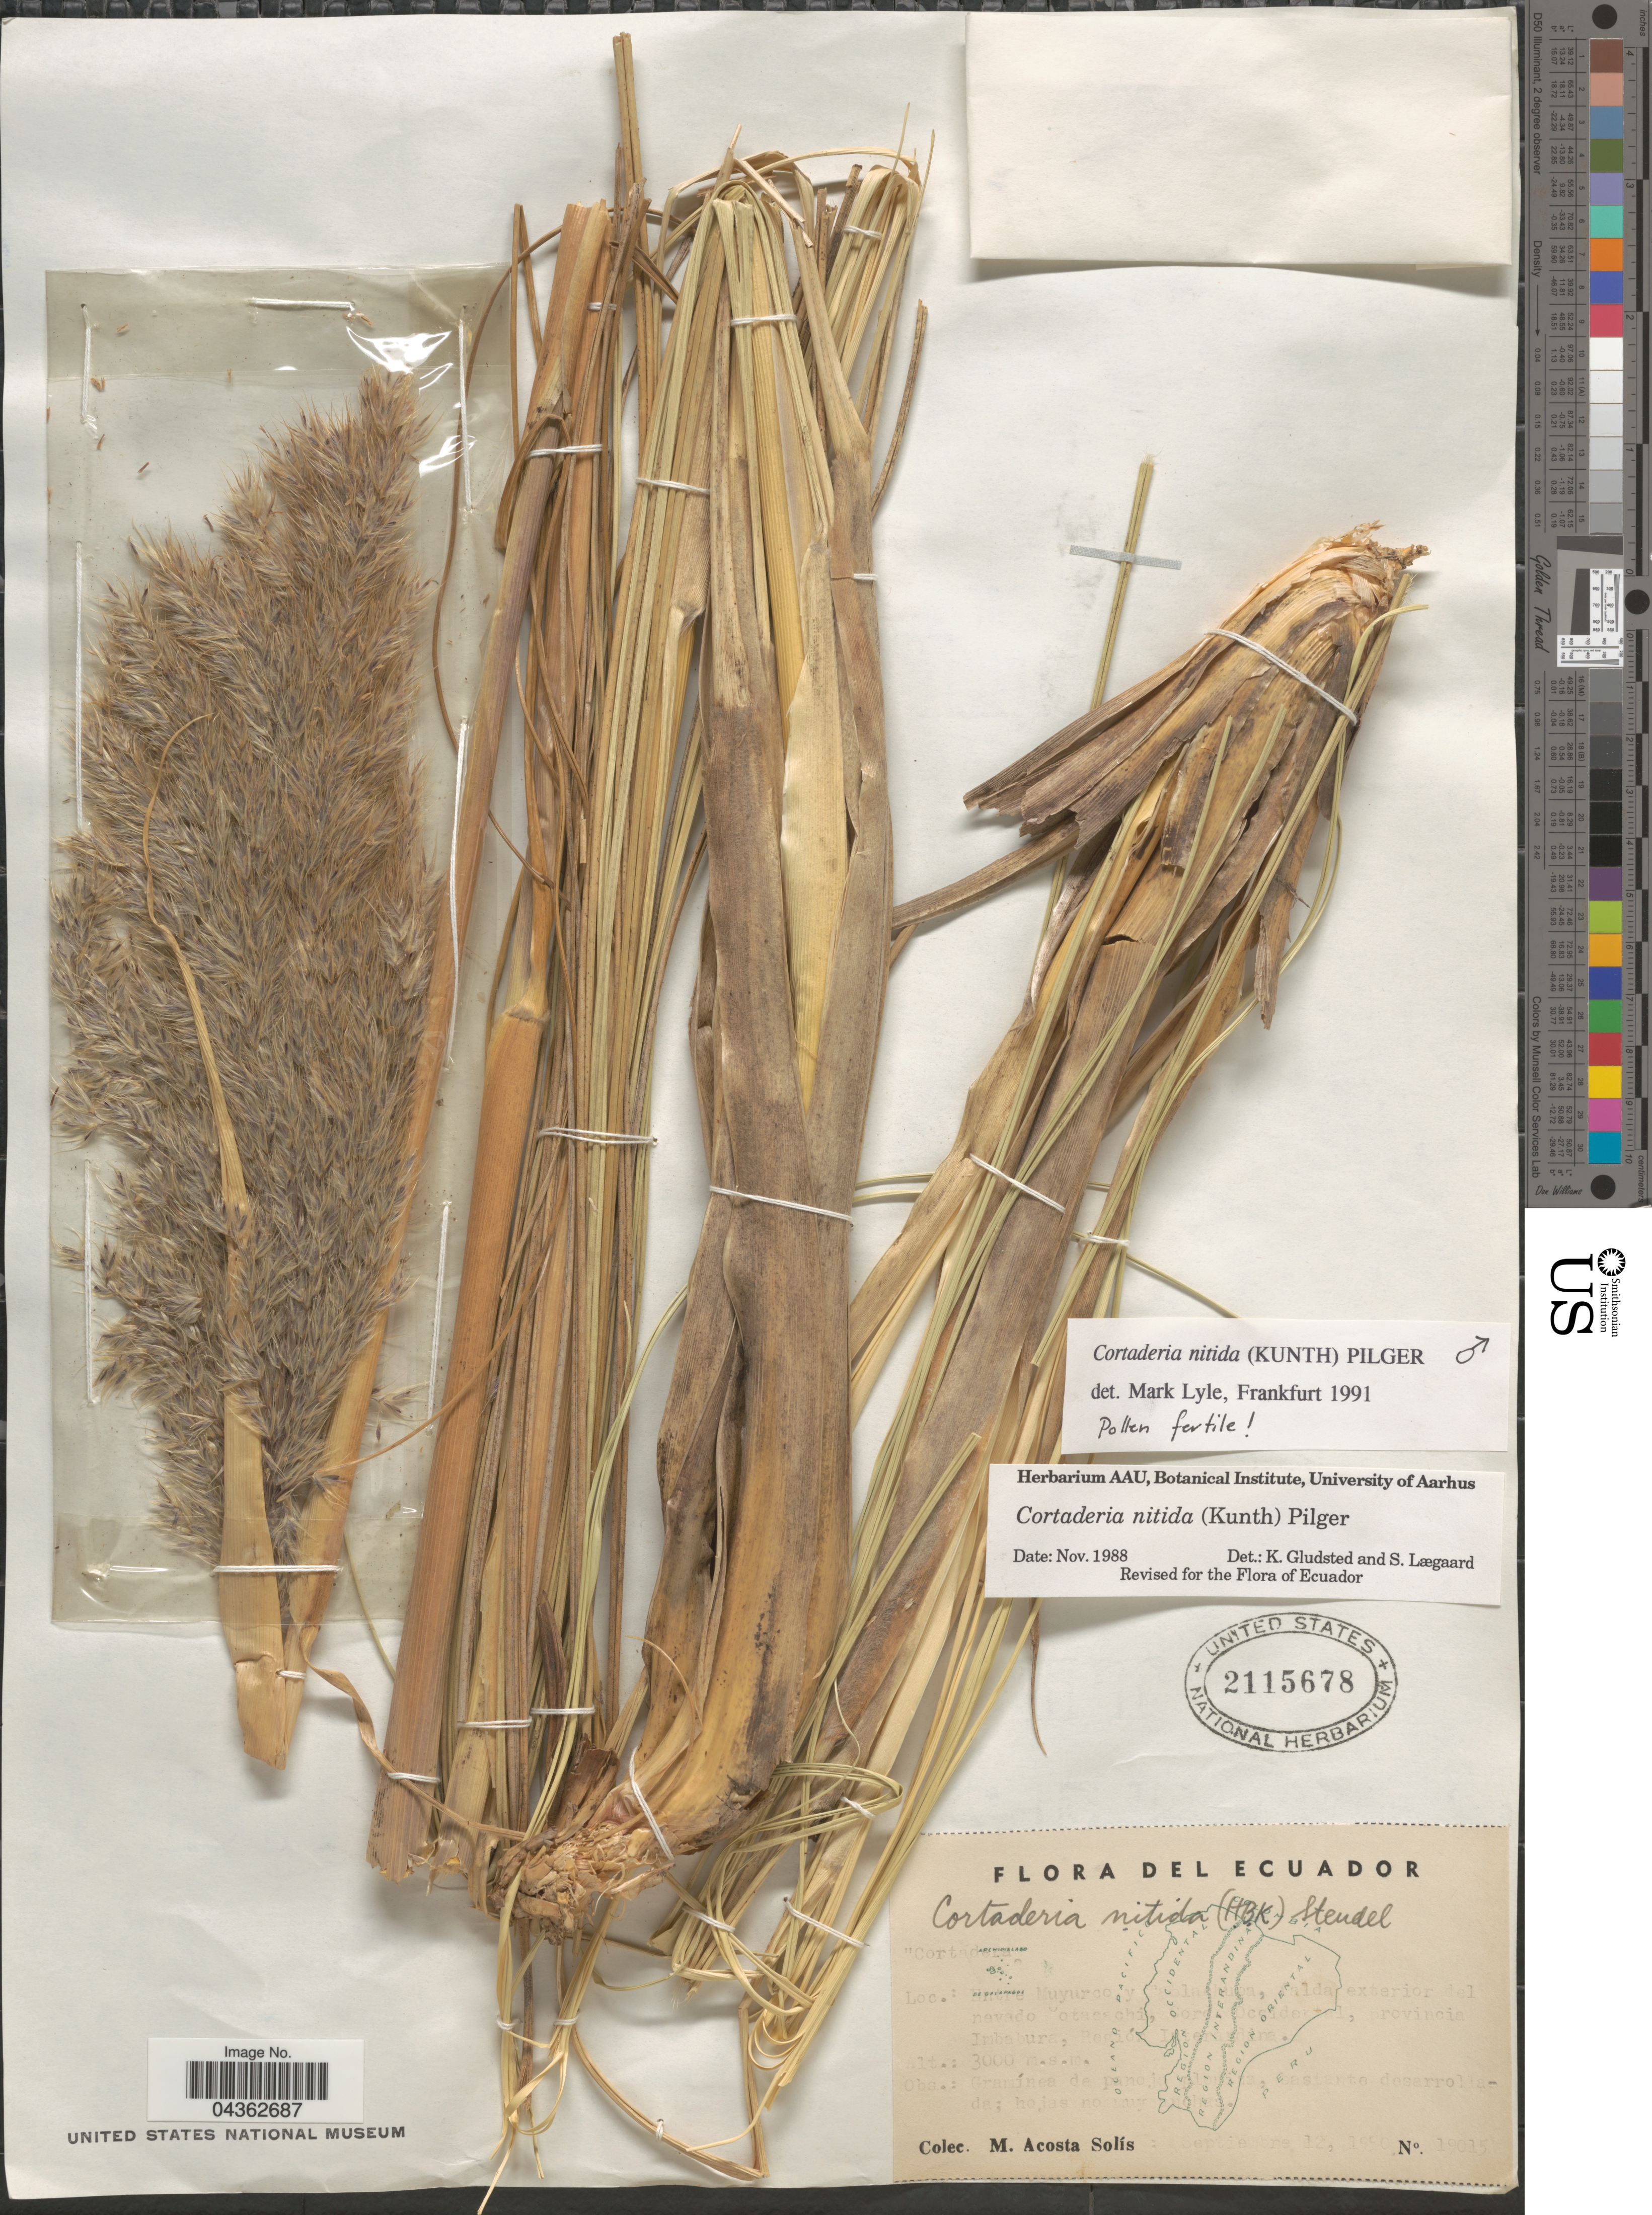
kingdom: Plantae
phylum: Tracheophyta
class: Liliopsida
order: Poales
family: Poaceae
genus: Cortaderia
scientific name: Cortaderia nitida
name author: (Kunth) Pilg.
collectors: M. Acosta Solis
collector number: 19015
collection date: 1950-09-12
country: Ecuador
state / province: Imbabura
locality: Entre Muyurco y Tablachupa, falda exterior del nevado Cotacachi, Cord. Occidental, Región Interandina.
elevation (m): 3000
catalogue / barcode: US 2115678